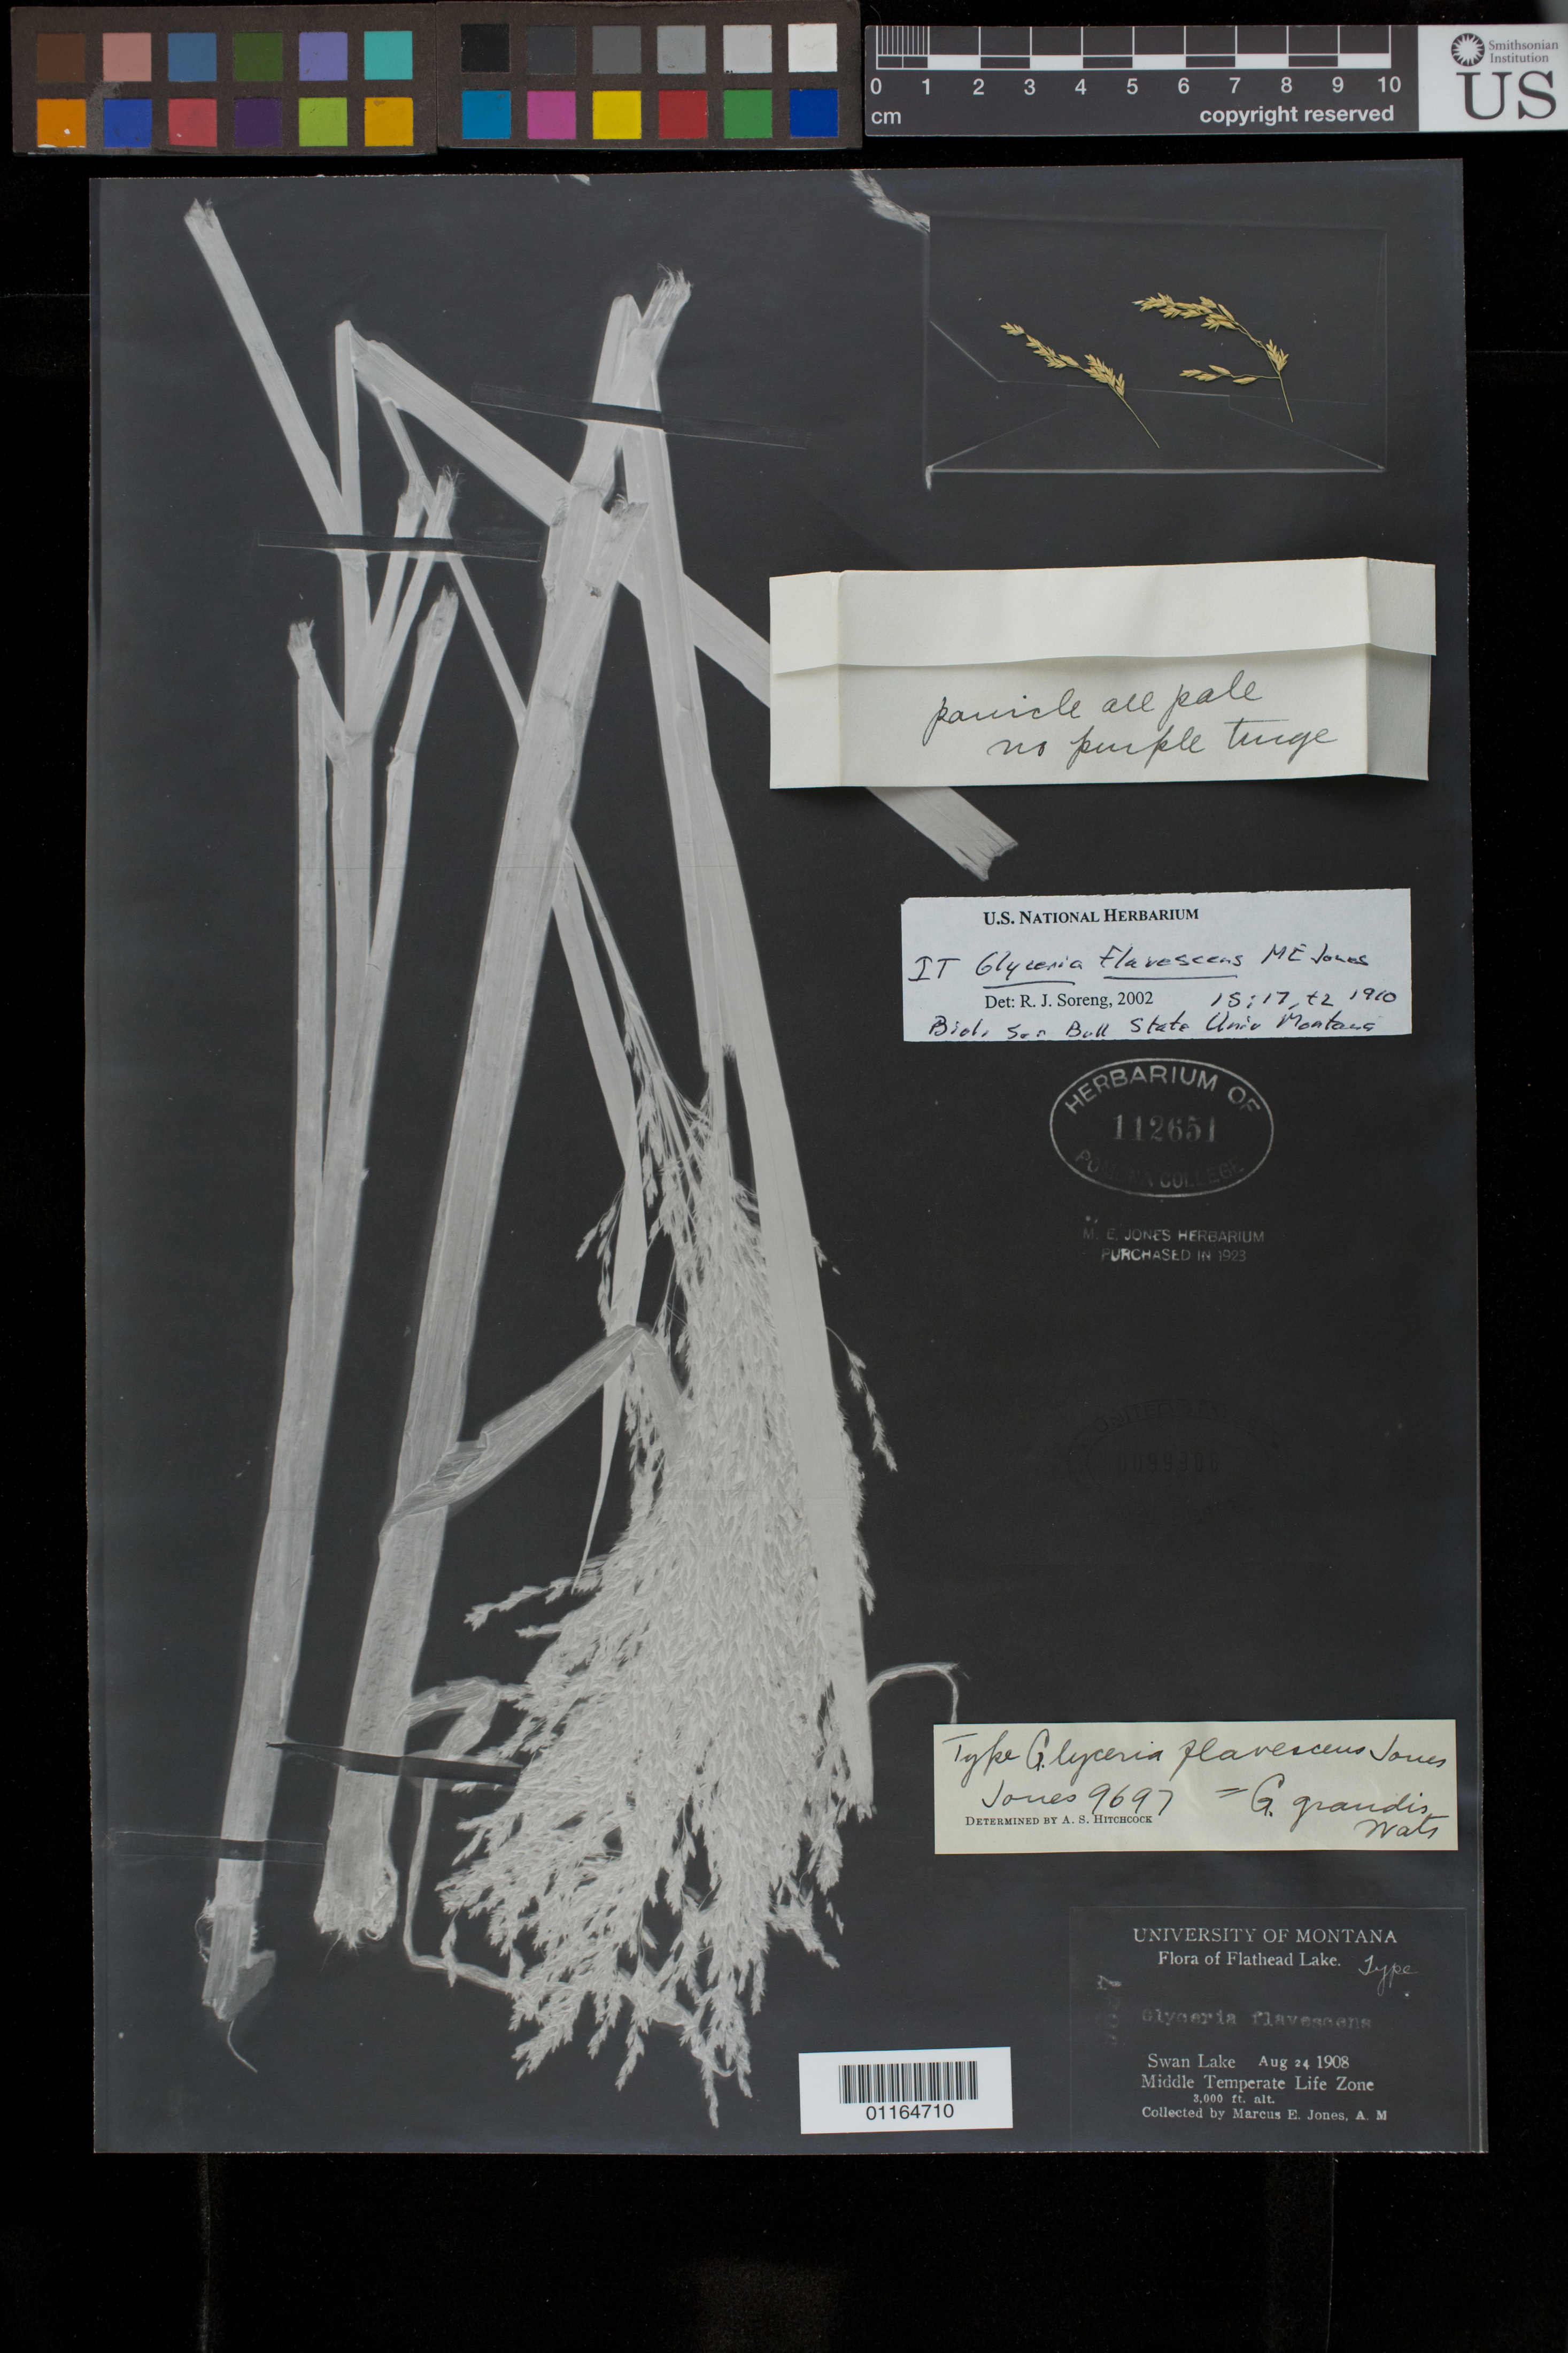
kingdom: Plantae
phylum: Tracheophyta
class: Liliopsida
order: Poales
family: Poaceae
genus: Glyceria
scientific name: Glyceria flavescens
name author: M.E. Jones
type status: Isotype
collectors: M. E. Jones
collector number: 9697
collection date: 1908-08-24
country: United States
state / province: Montana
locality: Swan Lake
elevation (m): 914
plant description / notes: Photostat and fragmentary material of type specimen ex herb. Pomona College (?)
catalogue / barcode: US 99906